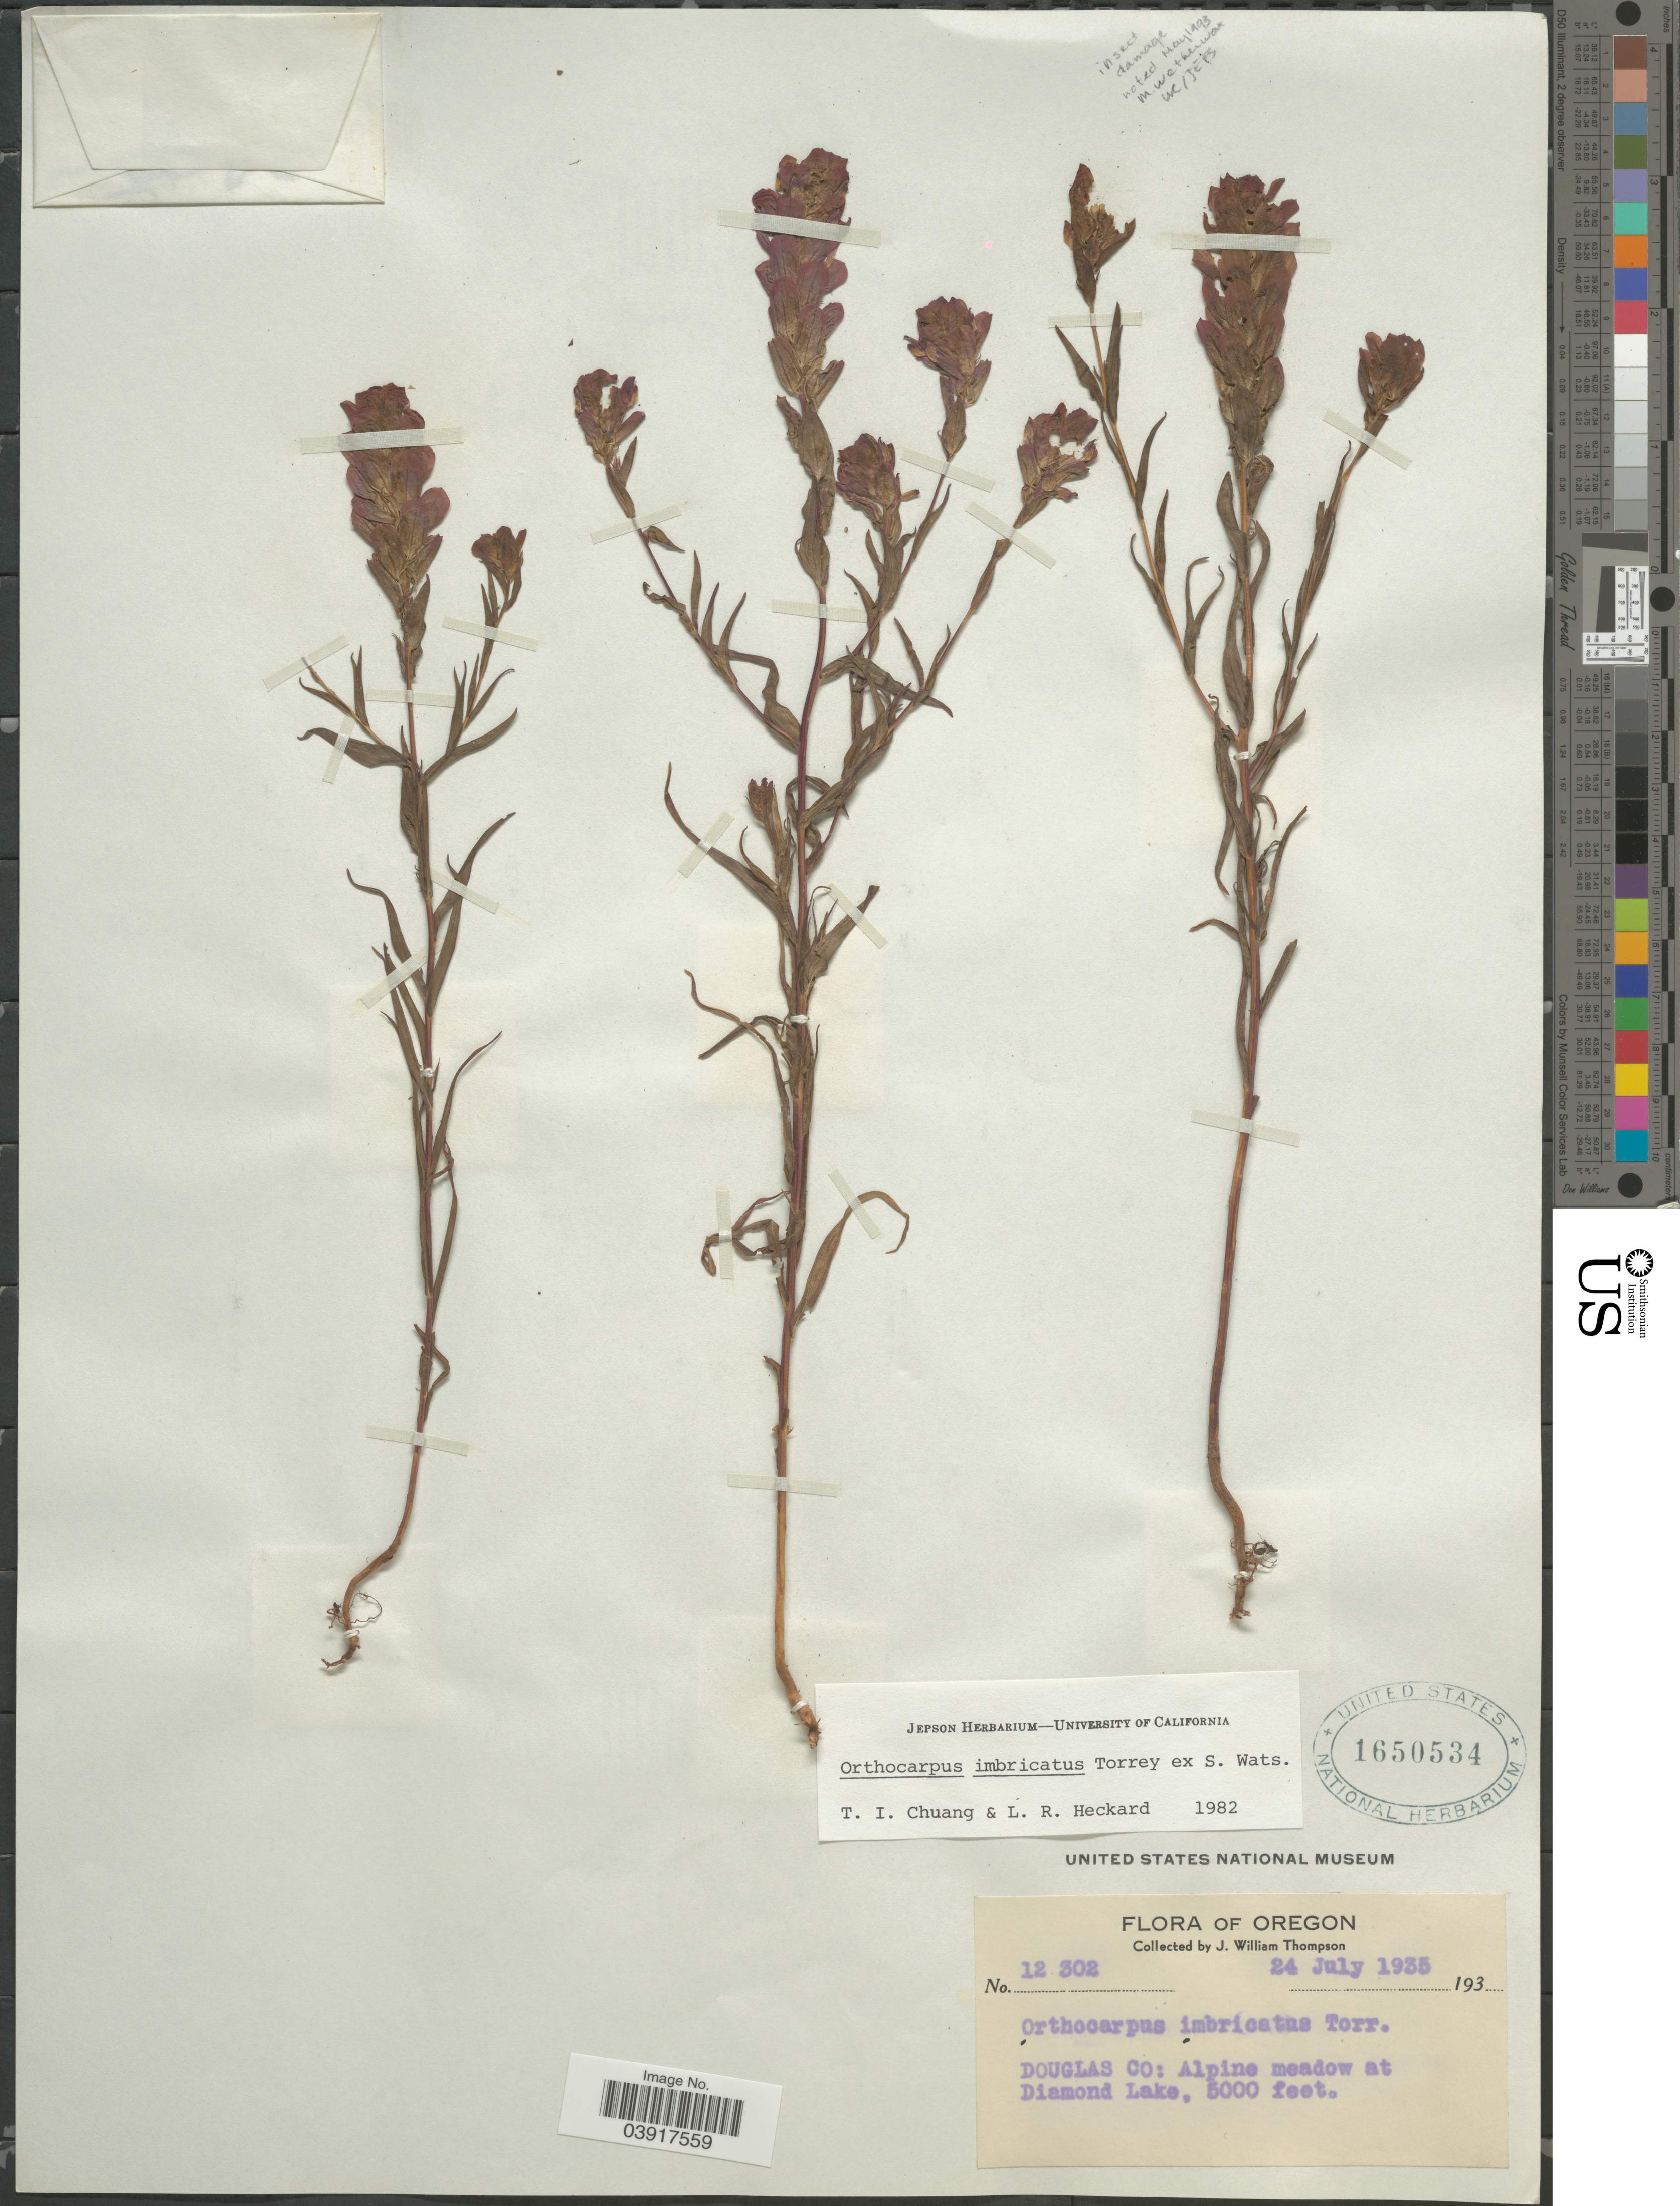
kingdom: Plantae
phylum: Tracheophyta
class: Magnoliopsida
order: Lamiales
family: Orobanchaceae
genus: Orthocarpus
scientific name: Orthocarpus imbricatus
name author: Torr. ex S. Watson in C. King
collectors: J. W. Thompson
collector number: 12302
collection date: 1935-07-24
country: United States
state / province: Oregon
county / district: Douglas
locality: Douglas Co: Alpine meadow at Diamond Lake.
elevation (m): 1524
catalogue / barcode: US 1650534